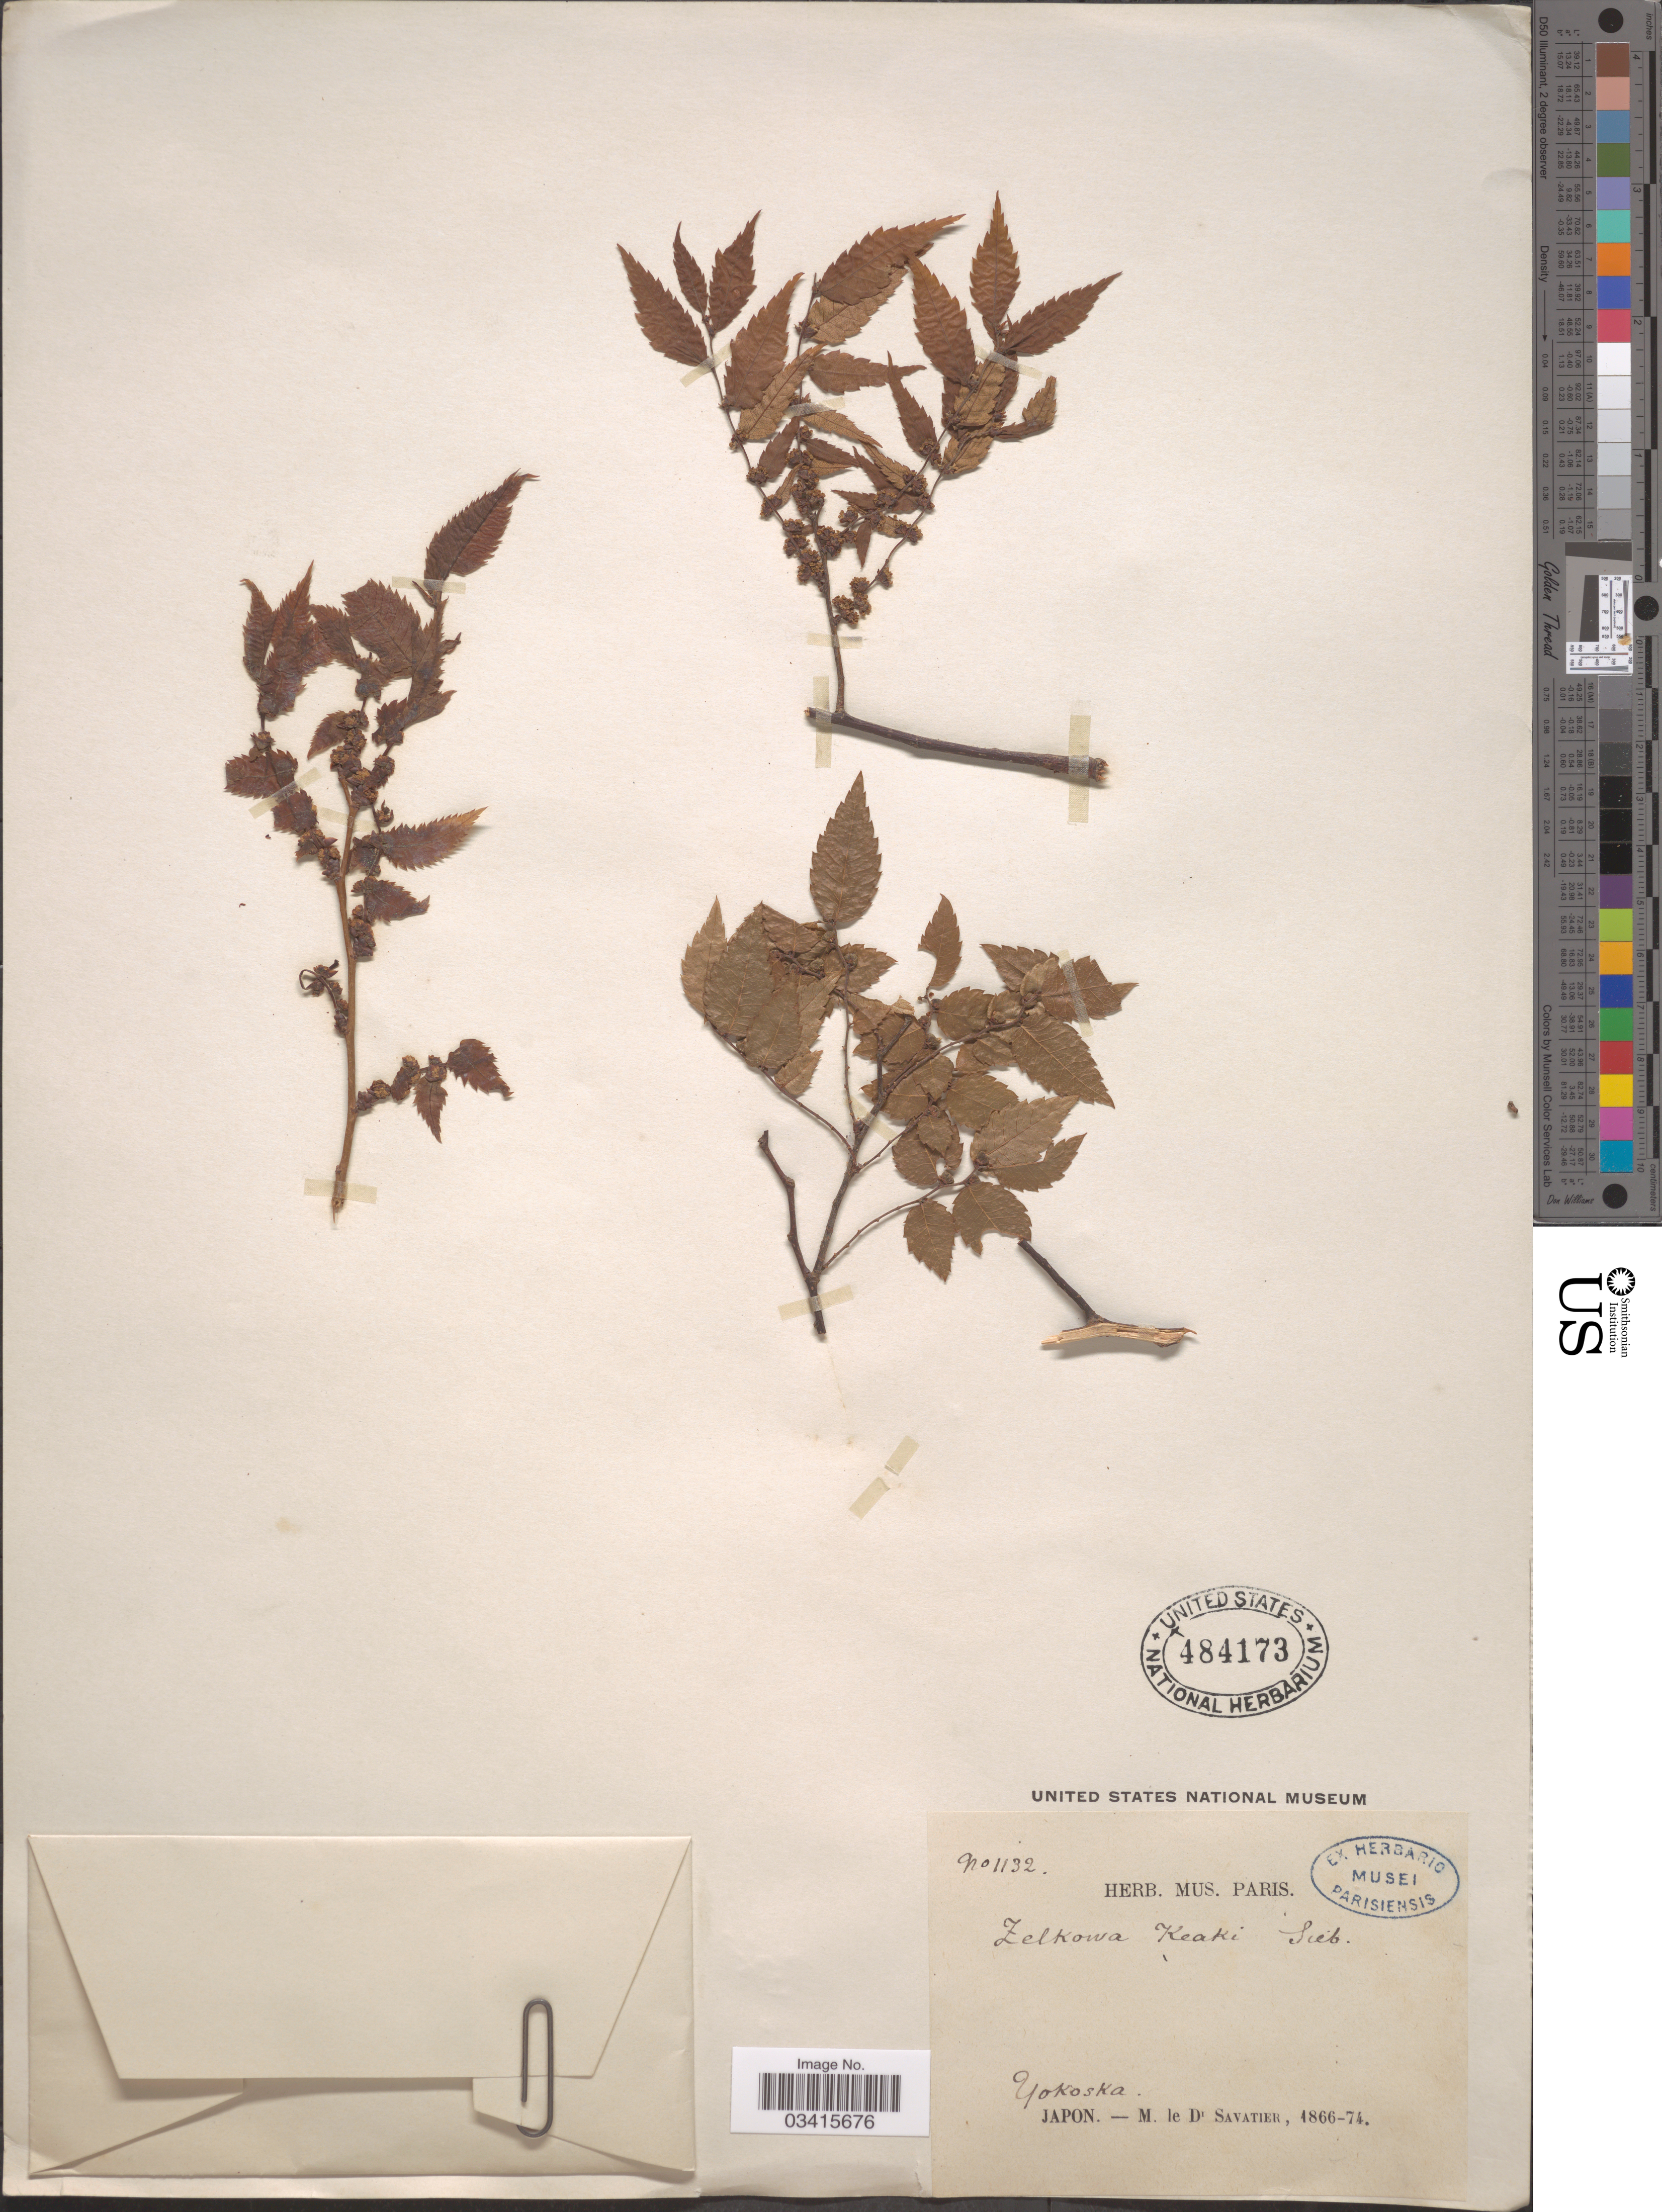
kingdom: Plantae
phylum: Tracheophyta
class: Magnoliopsida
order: Rosales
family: Ulmaceae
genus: Zelkova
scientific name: Zelkova serrata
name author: (Thunb.) Makino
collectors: M. Savatier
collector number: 1132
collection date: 1866/1874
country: Japan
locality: Yokoska.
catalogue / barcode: US 484173